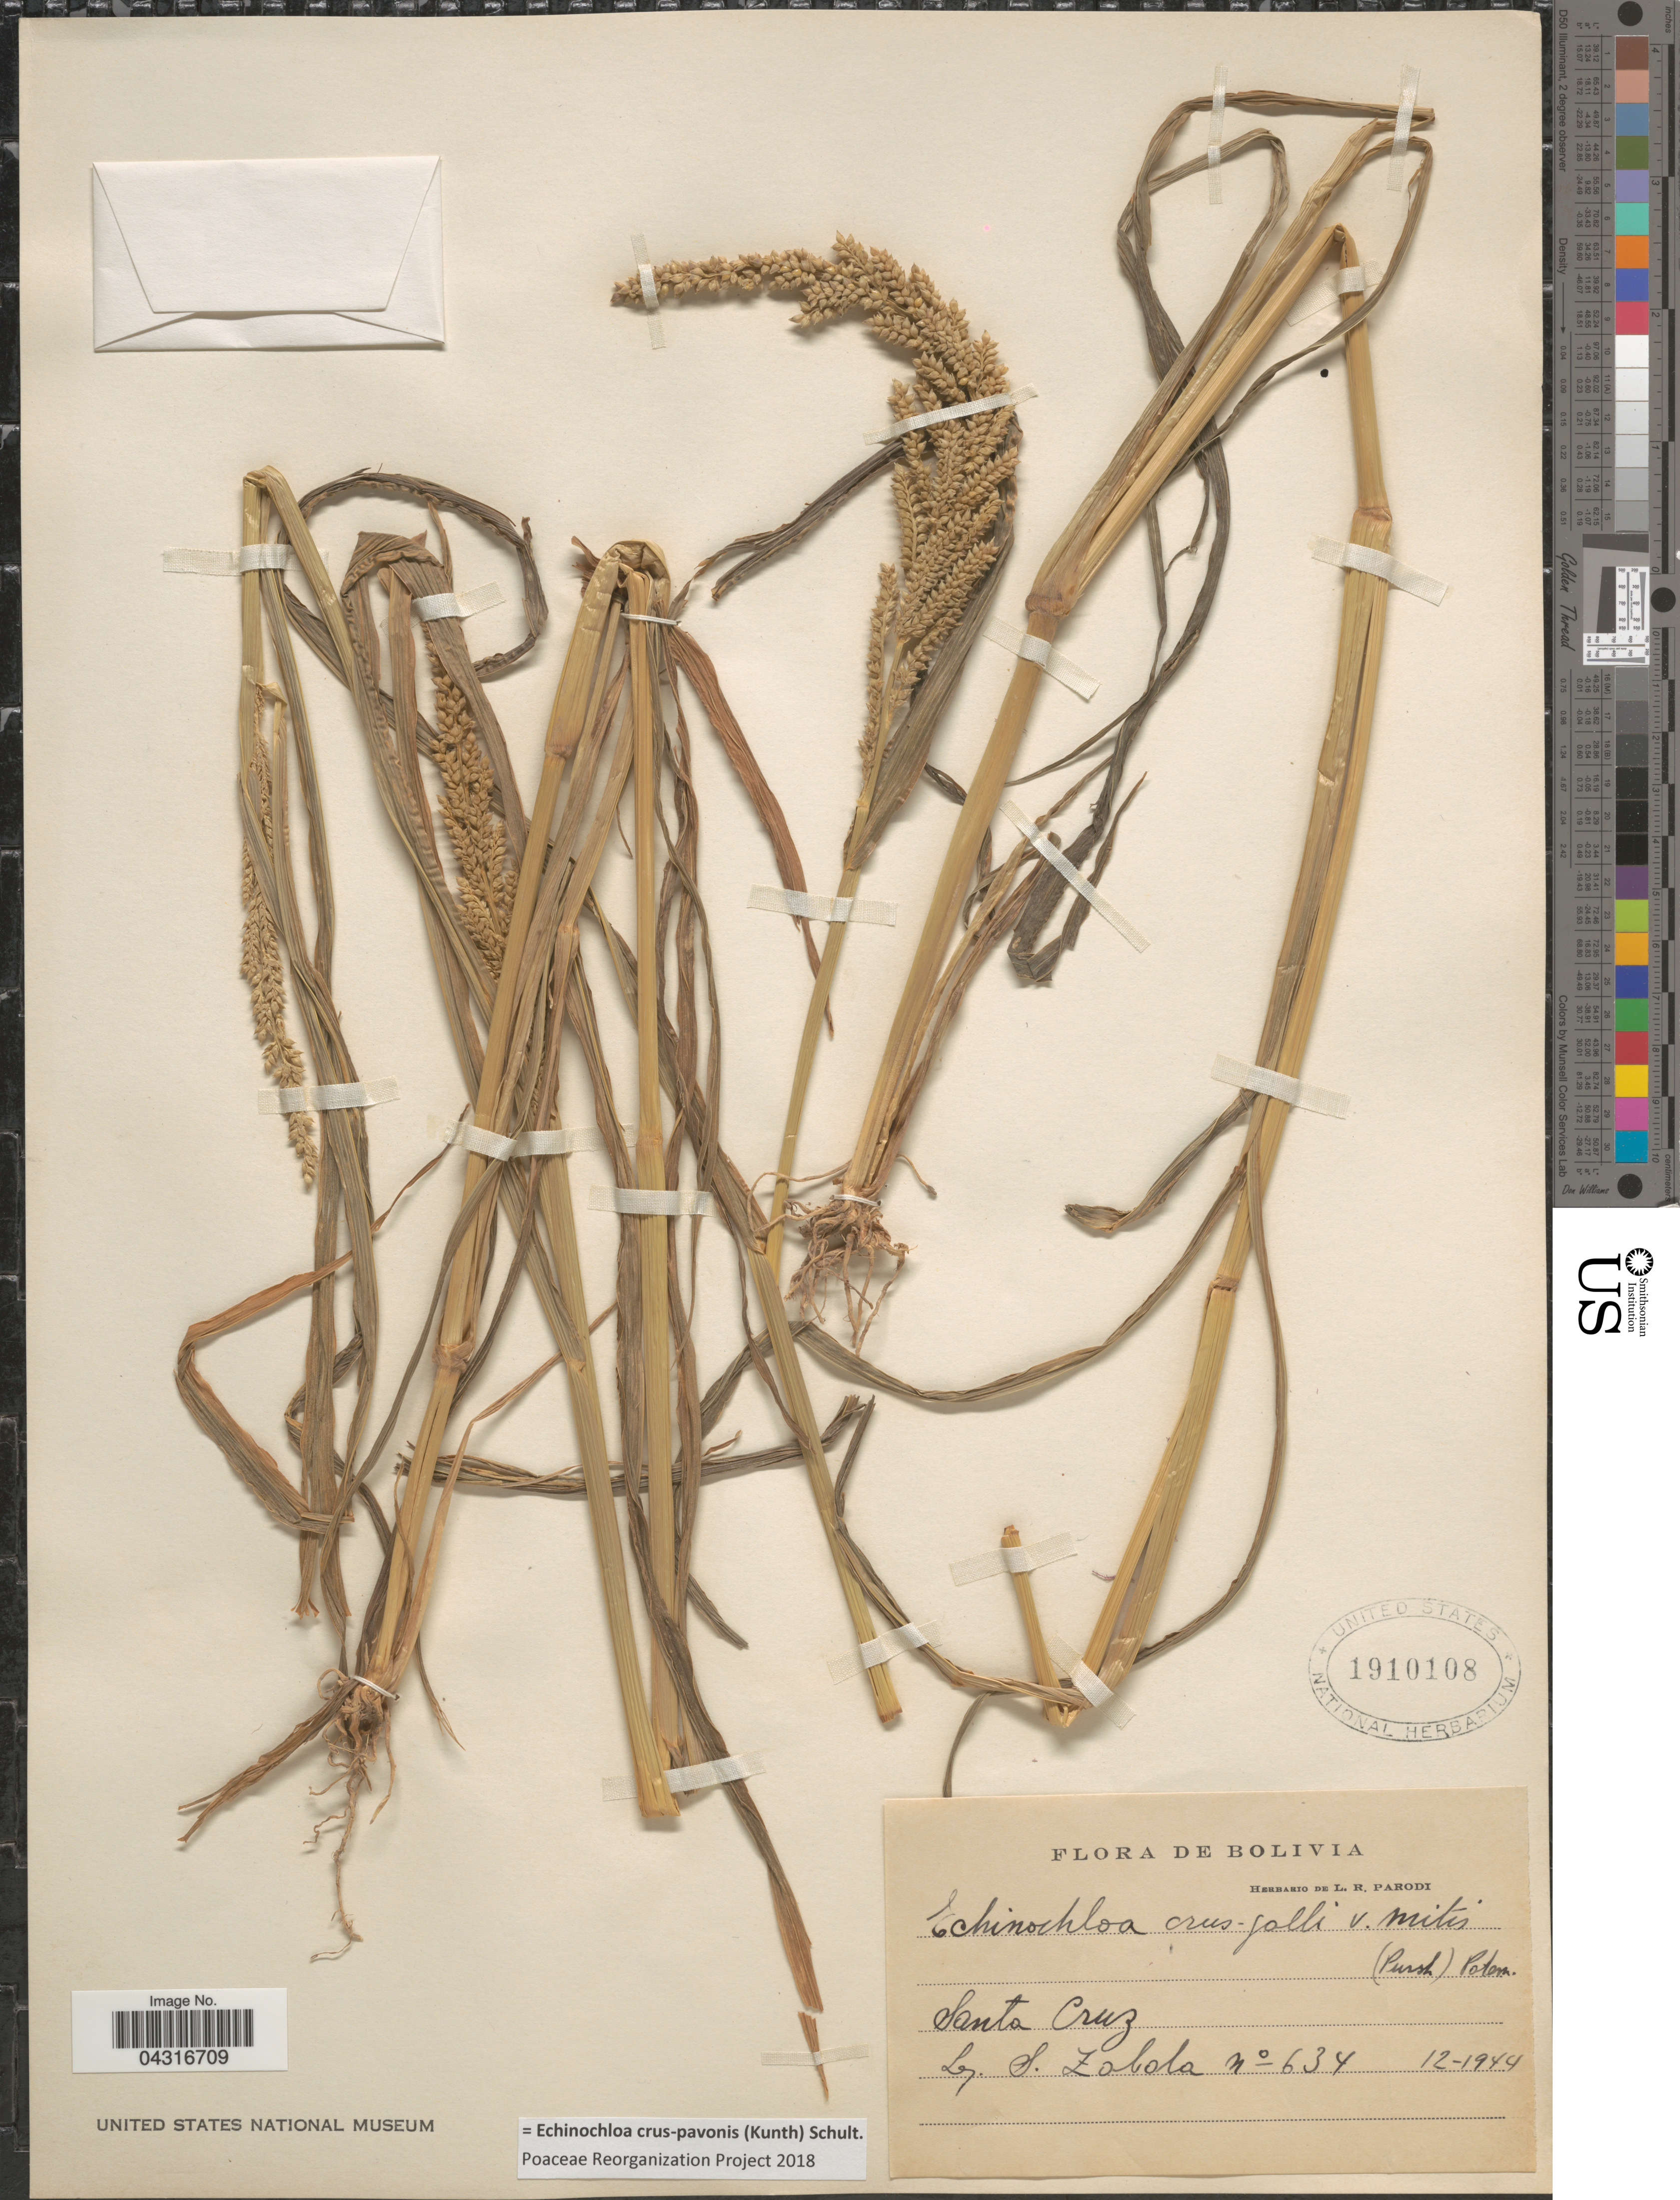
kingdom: Plantae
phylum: Tracheophyta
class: Liliopsida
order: Poales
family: Poaceae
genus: Echinochloa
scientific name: Echinochloa crus-pavonis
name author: (Kunth) Schult.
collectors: S. Zobola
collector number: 634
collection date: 1944-12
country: Bolivia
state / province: Santa Cruz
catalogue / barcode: US 1910108